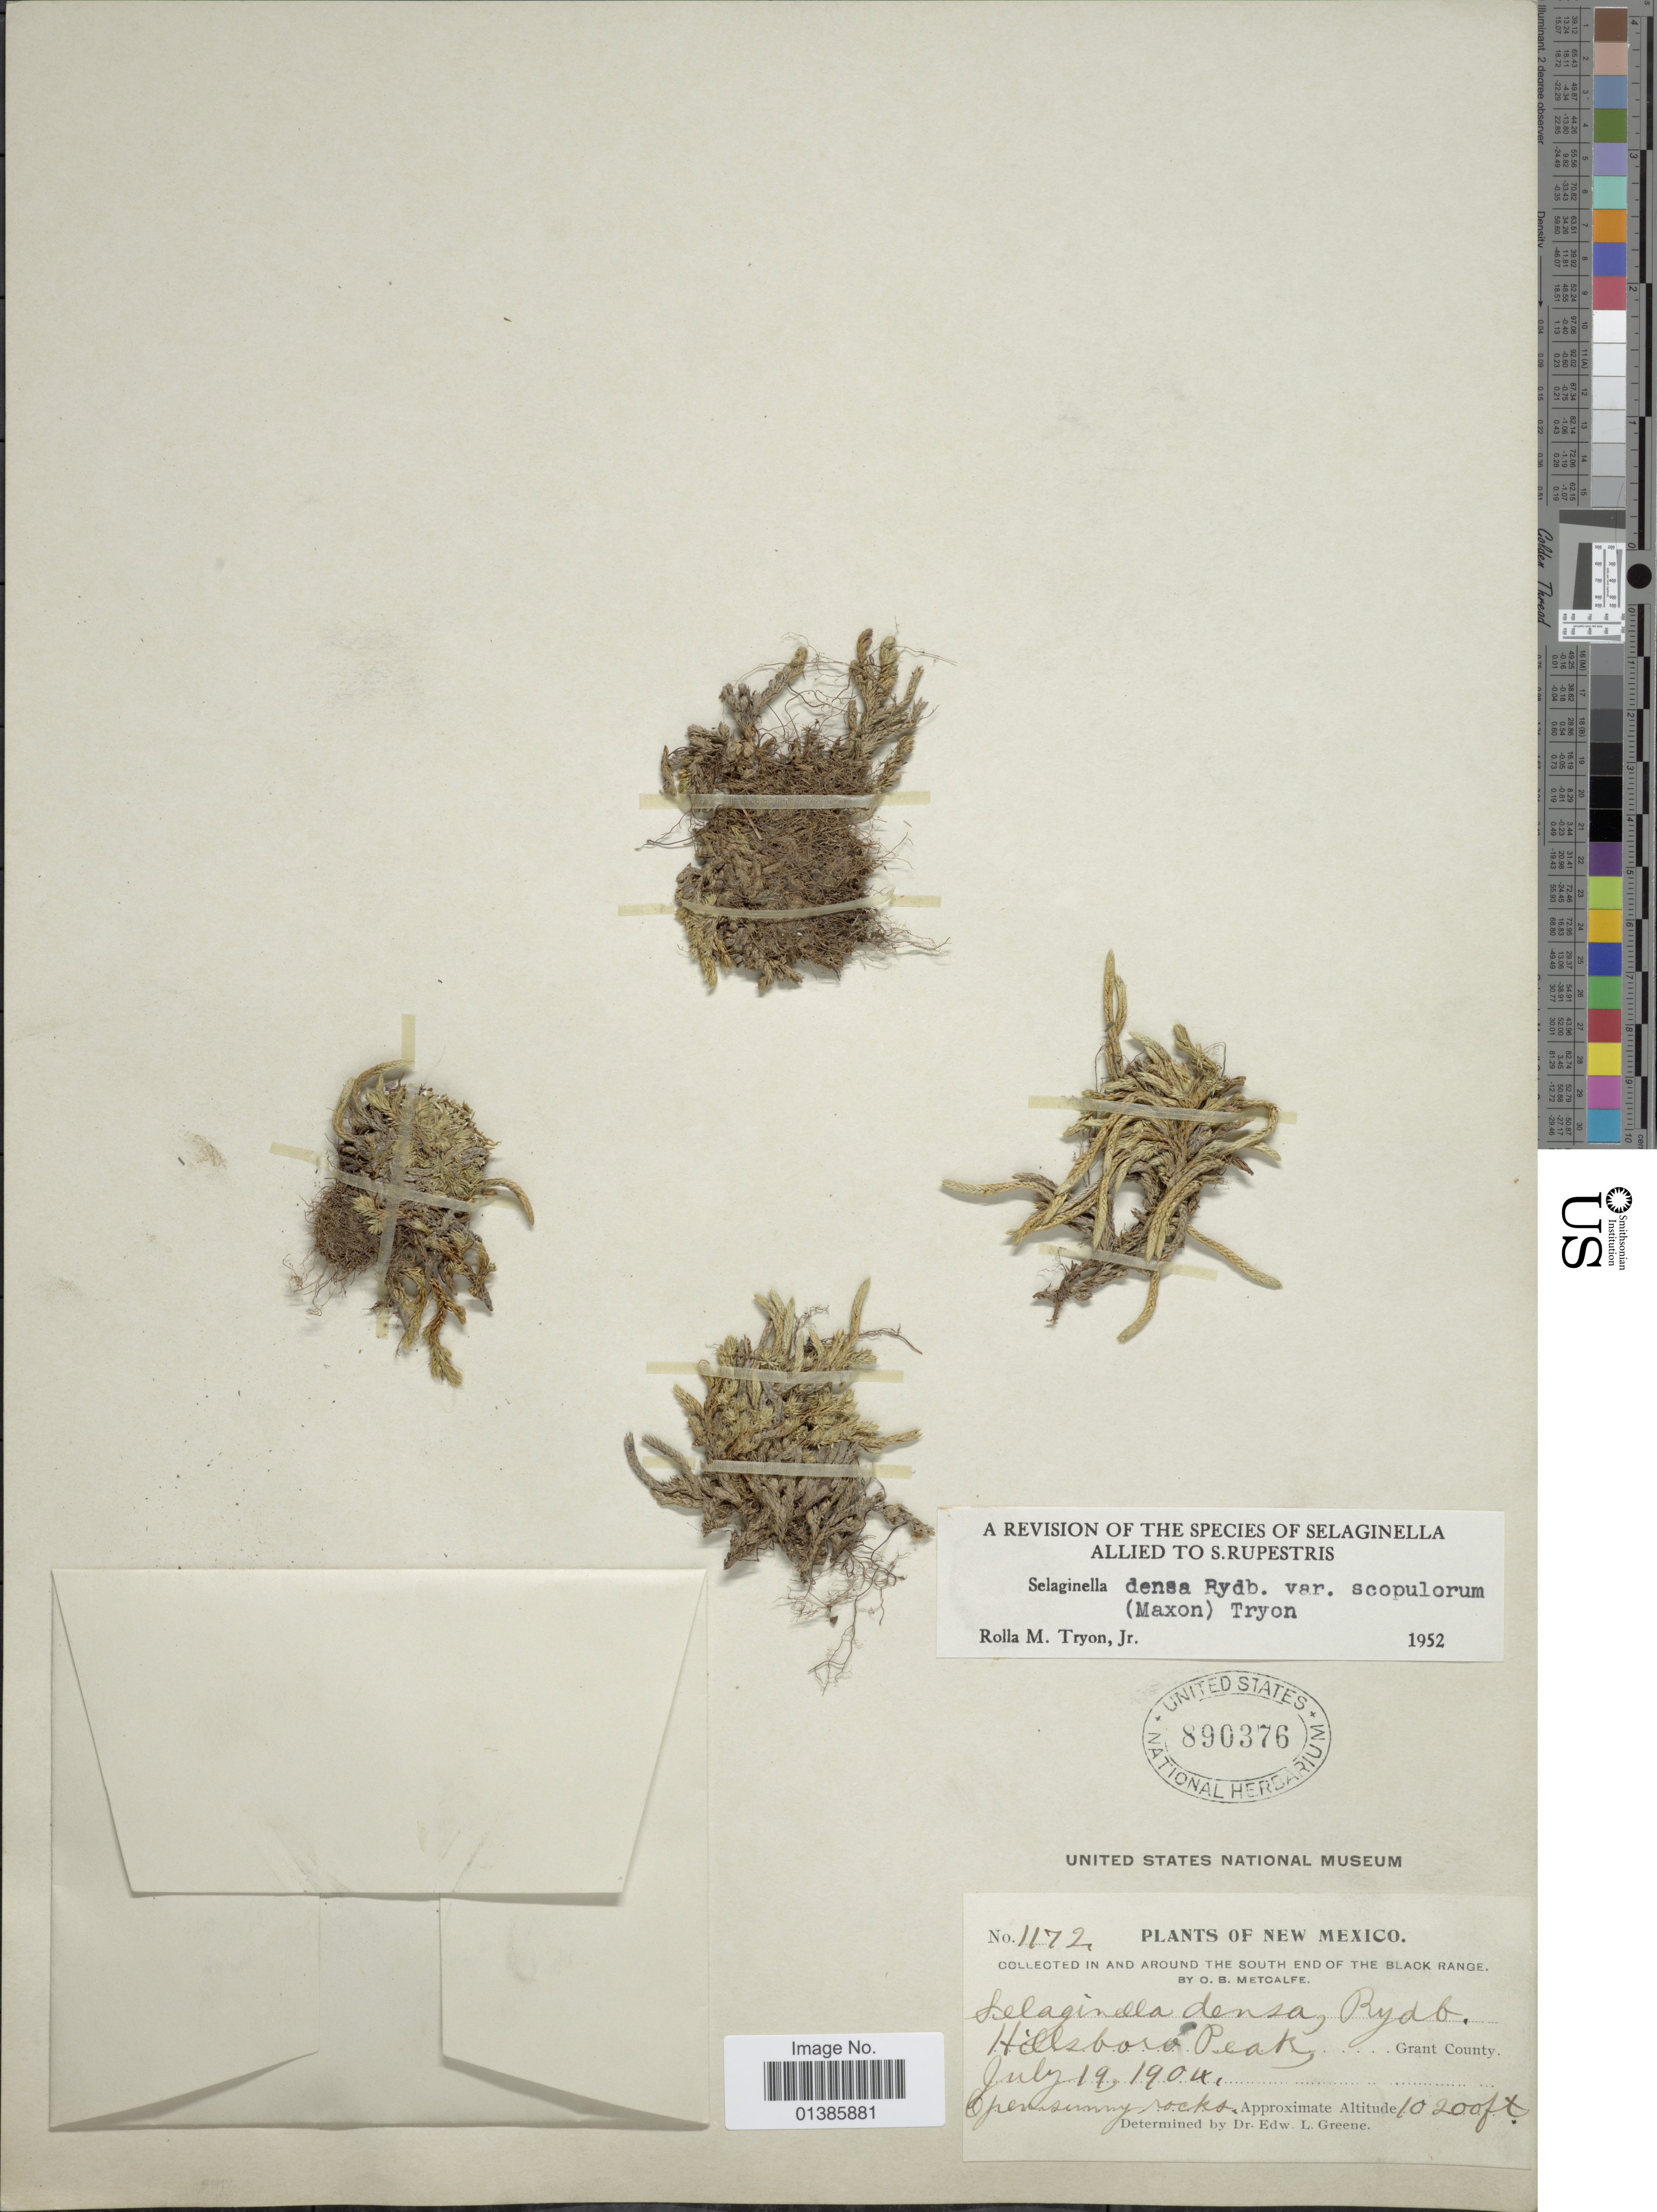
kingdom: Plantae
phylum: Tracheophyta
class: Lycopodiopsida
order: Selaginellales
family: Selaginellaceae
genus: Selaginella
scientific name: Selaginella densa var. scopulorum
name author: (Maxon) R.M. Tryon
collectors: O. B. Metcalfe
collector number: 1172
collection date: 1904-07-19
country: United States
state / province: New Mexico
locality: Collected in and around the South End of the Black Range. Hillsboro Peak, Grant County.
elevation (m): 3109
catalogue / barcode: US 890376